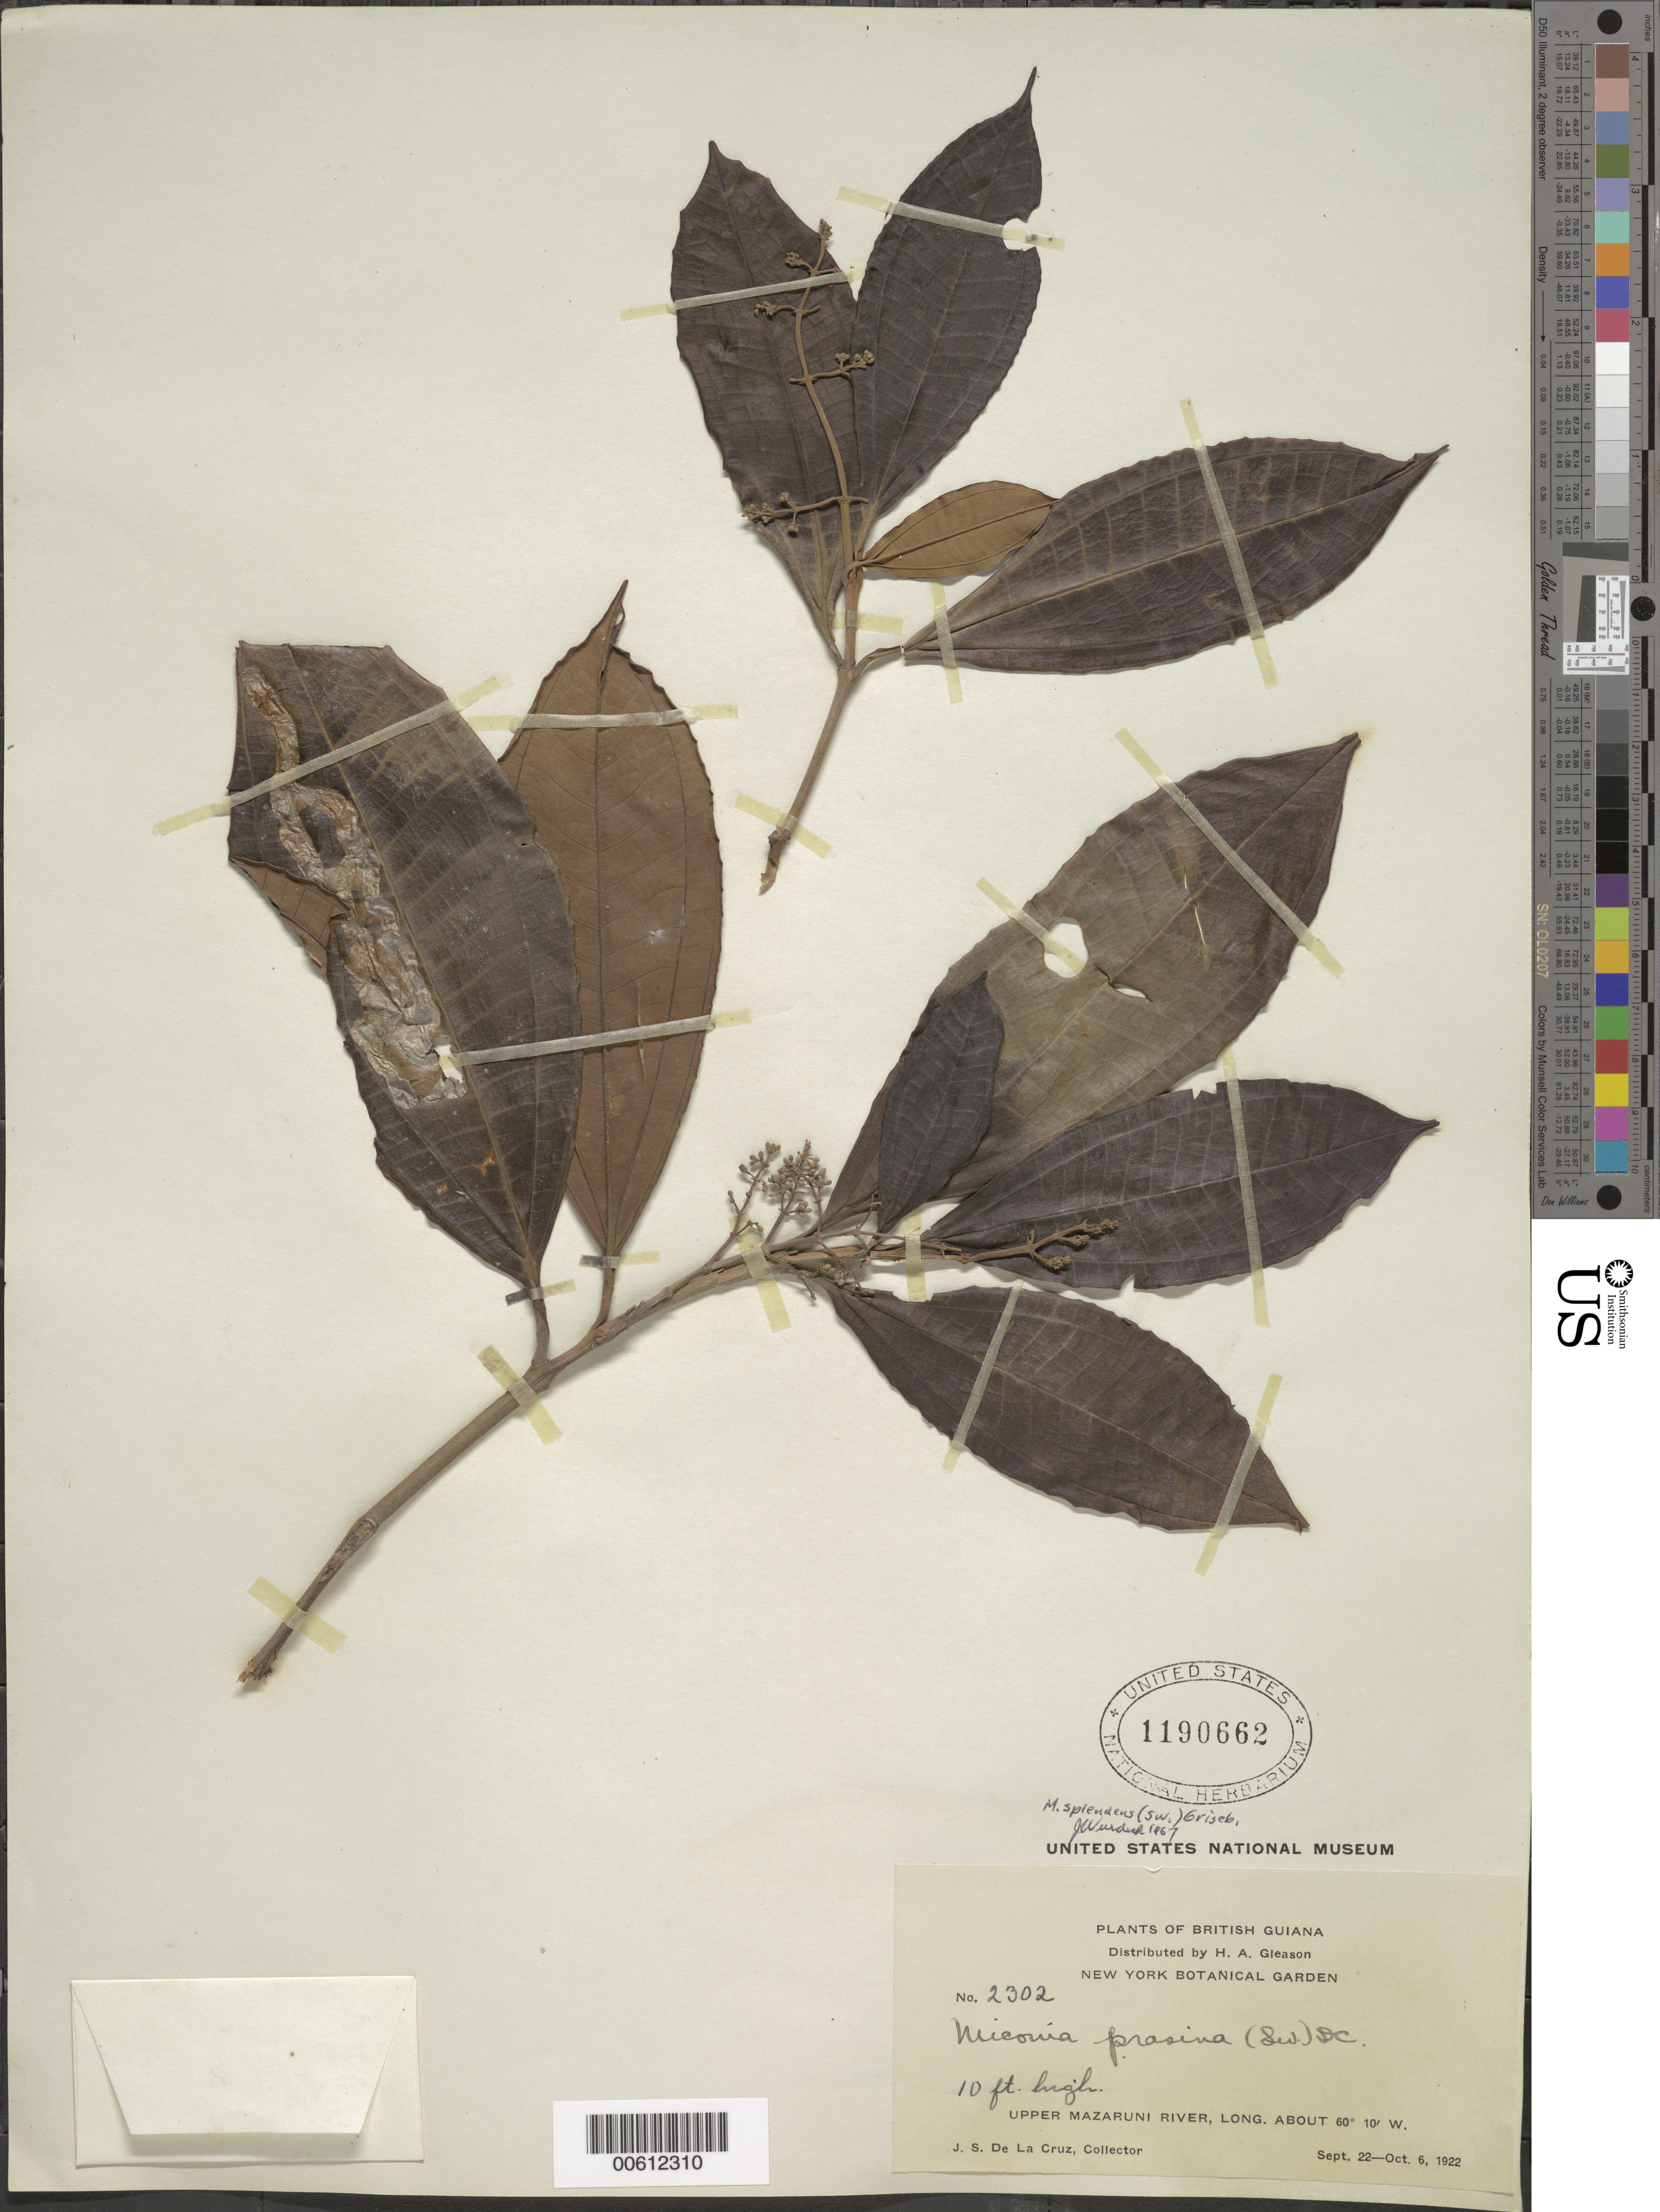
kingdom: Plantae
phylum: Tracheophyta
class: Magnoliopsida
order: Myrtales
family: Melastomataceae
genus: Miconia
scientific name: Miconia splendens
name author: (Sw.) Griseb.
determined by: Wurdack, John J., (US), US (UNITED STATES)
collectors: J. S. de la Cruz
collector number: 2302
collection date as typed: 22-Sep-22 to 6-Oct-22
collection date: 1922-09-22/1922-10-06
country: Guyana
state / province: Cuyuni-Mazaruni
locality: Upper Mazaruni R.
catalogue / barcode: US 1190662